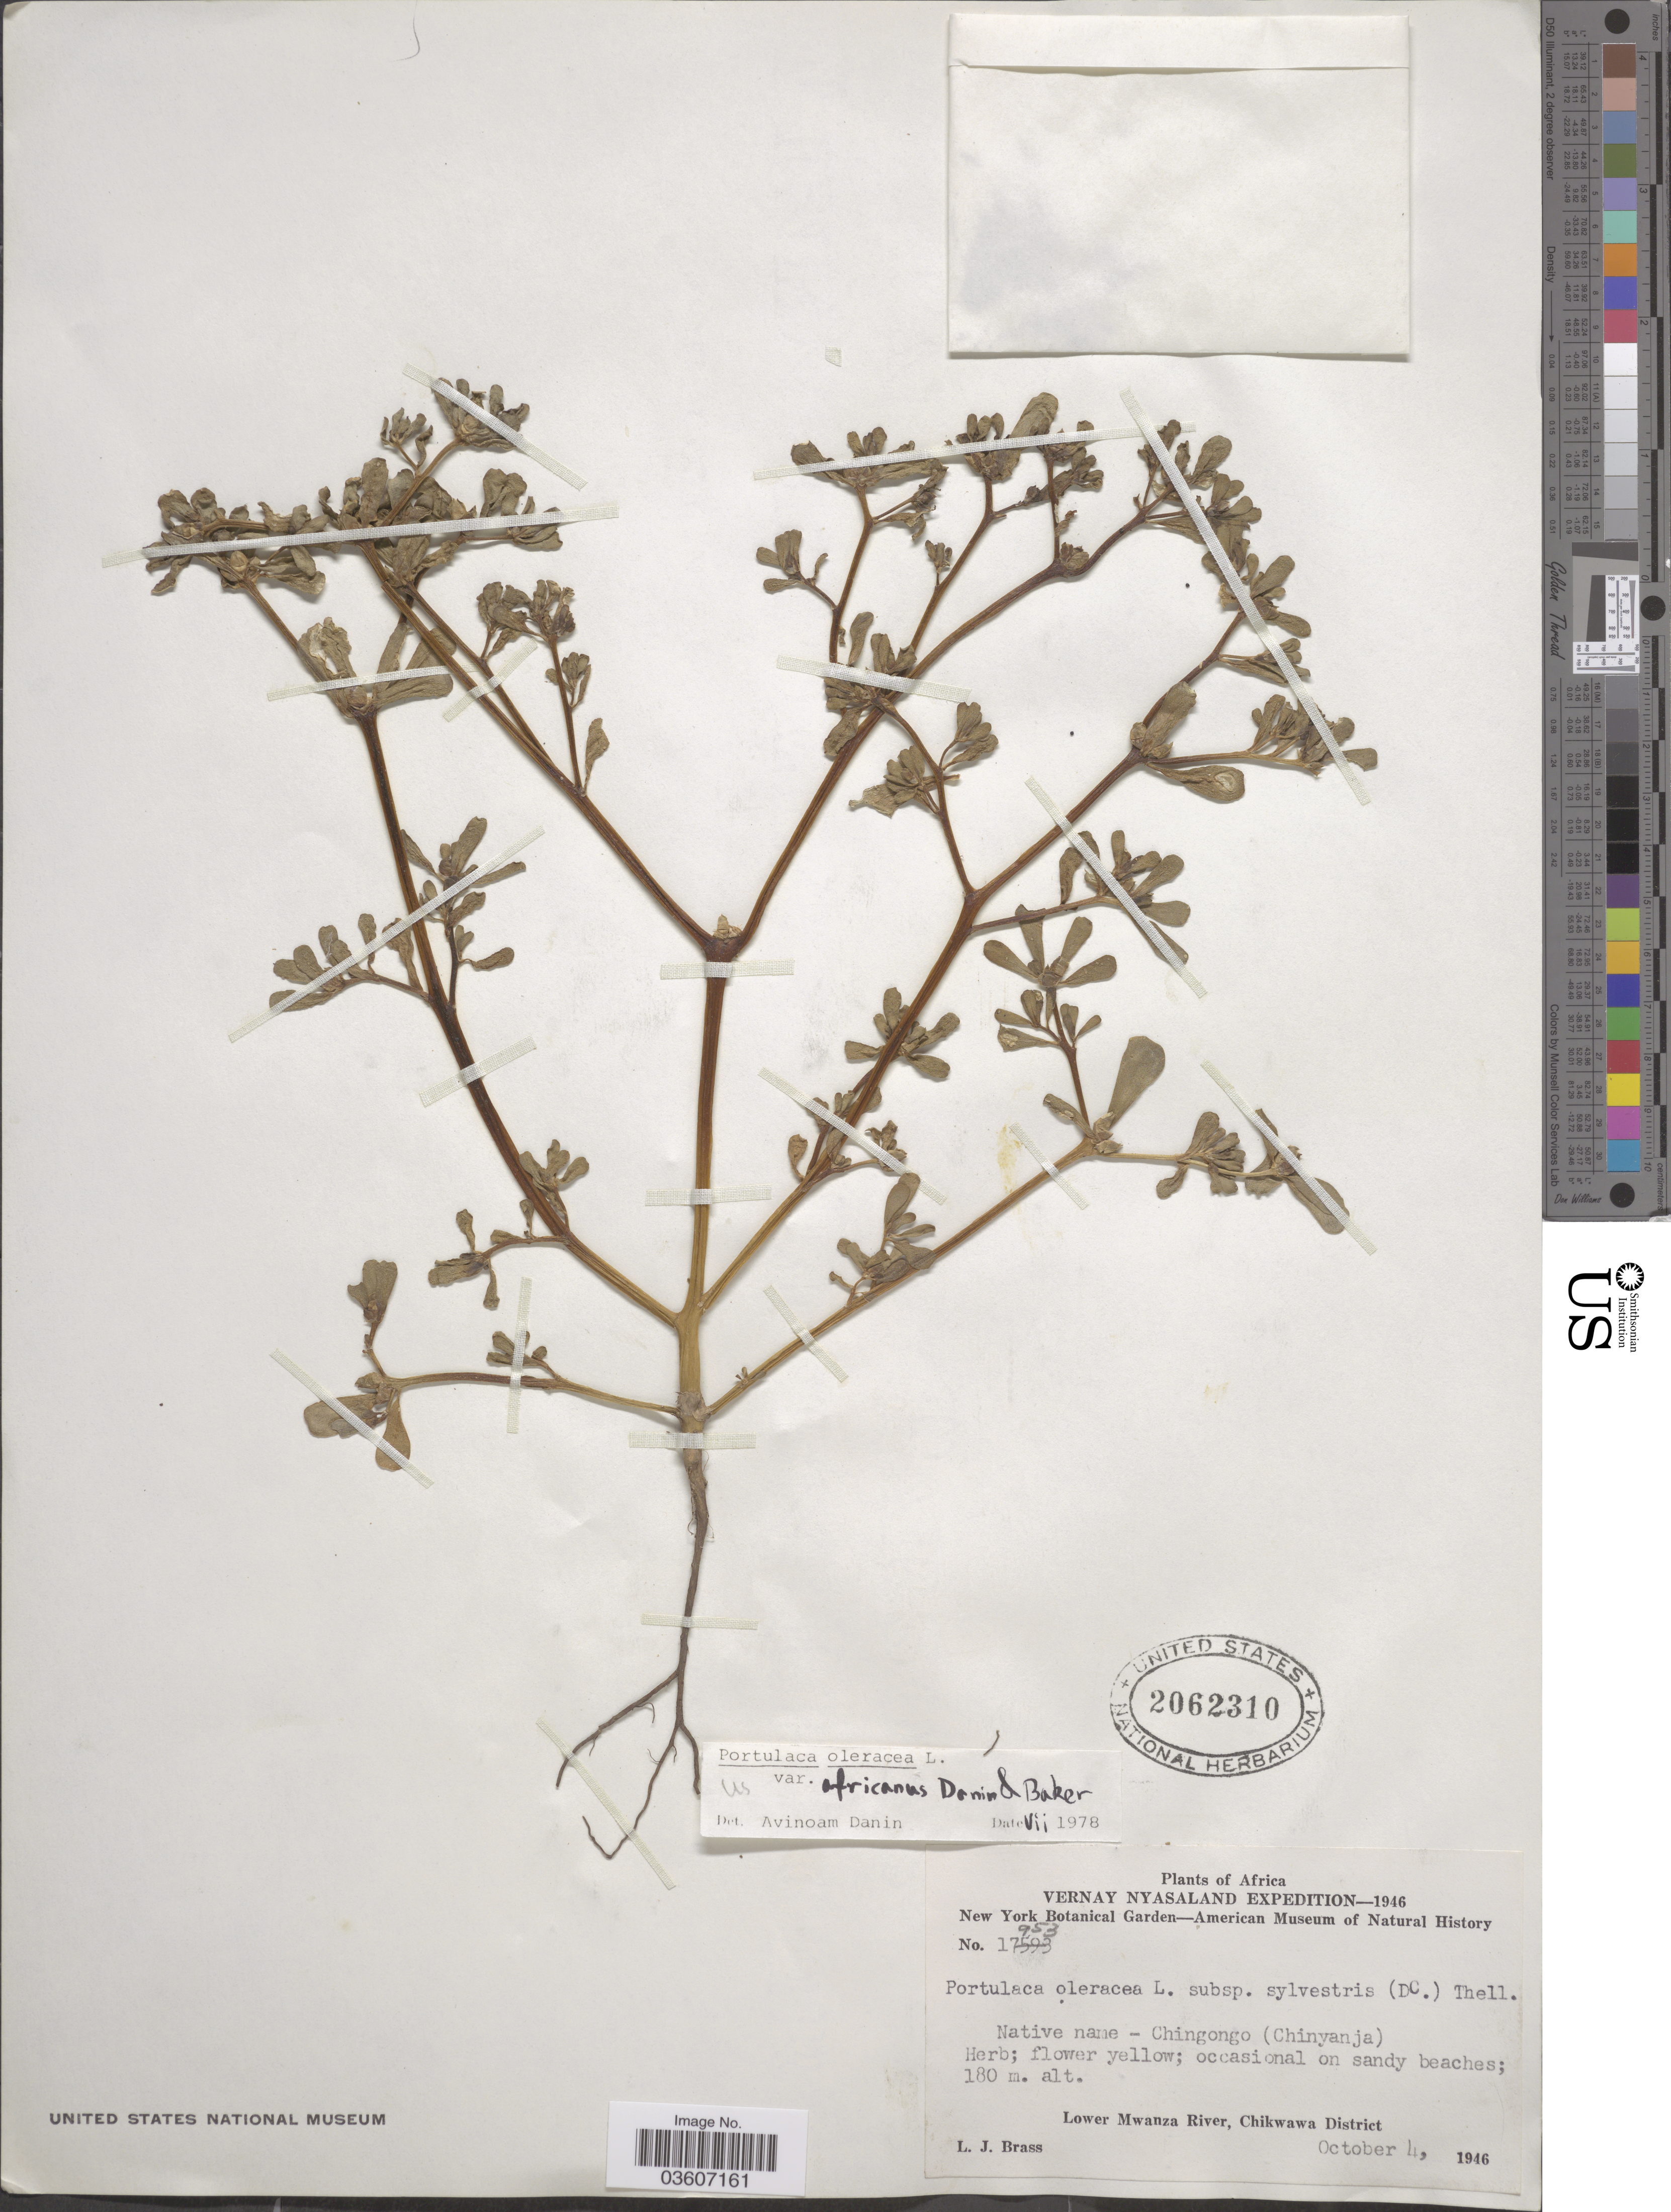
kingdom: Plantae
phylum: Tracheophyta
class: Magnoliopsida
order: Caryophyllales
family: Portulacaceae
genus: Portulaca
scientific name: Portulaca oleracea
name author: L.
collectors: L. J. Brass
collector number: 17953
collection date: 1946-10-04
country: Malawi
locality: Vernay Nyasaland. Lower Mwanza River, Chikwawa District.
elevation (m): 180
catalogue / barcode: US 2062310